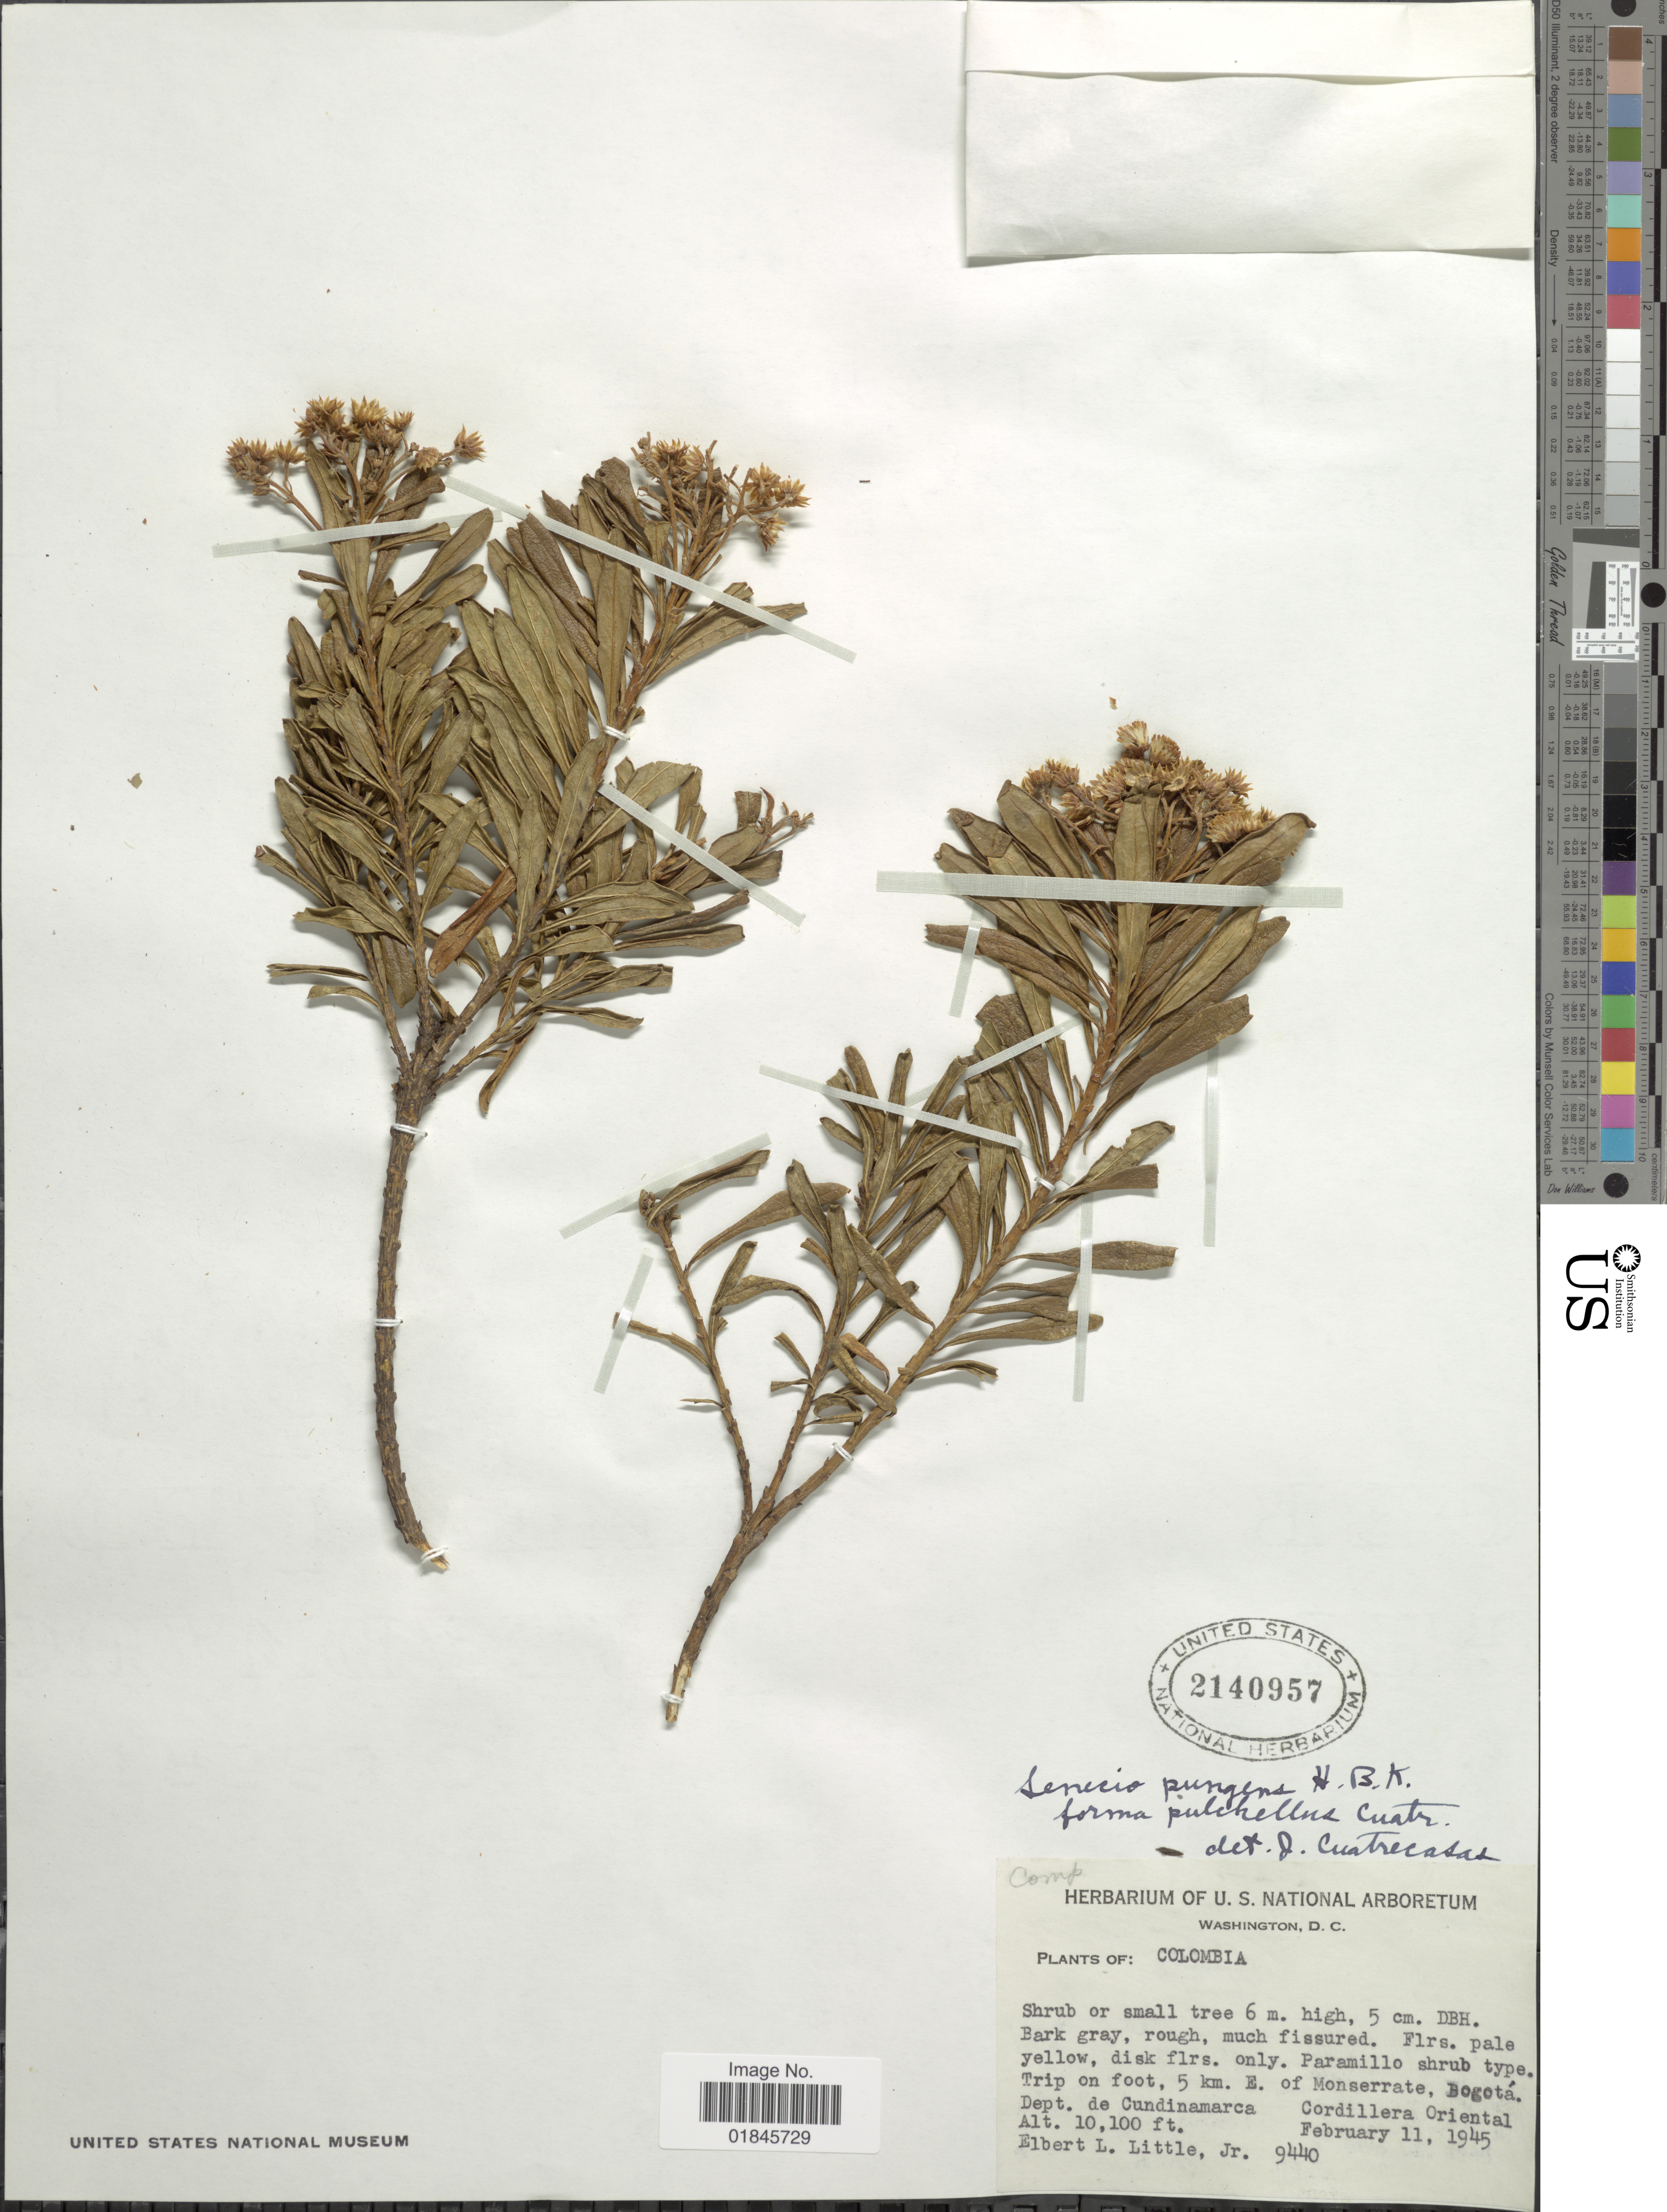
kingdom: Plantae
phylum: Tracheophyta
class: Magnoliopsida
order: Asterales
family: Asteraceae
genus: Pentacalia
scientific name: Pentacalia pulchella var. pungens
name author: (Kunth) Cuatrec.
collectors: E. L. Little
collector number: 9440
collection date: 1945-02-11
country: Colombia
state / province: Cundinamarca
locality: Trip on foot, 5 km. E. of Monserrate, Bogotá. Dept. de Cundinamarca. Cordillera Oriental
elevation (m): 3078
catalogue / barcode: US 2140957